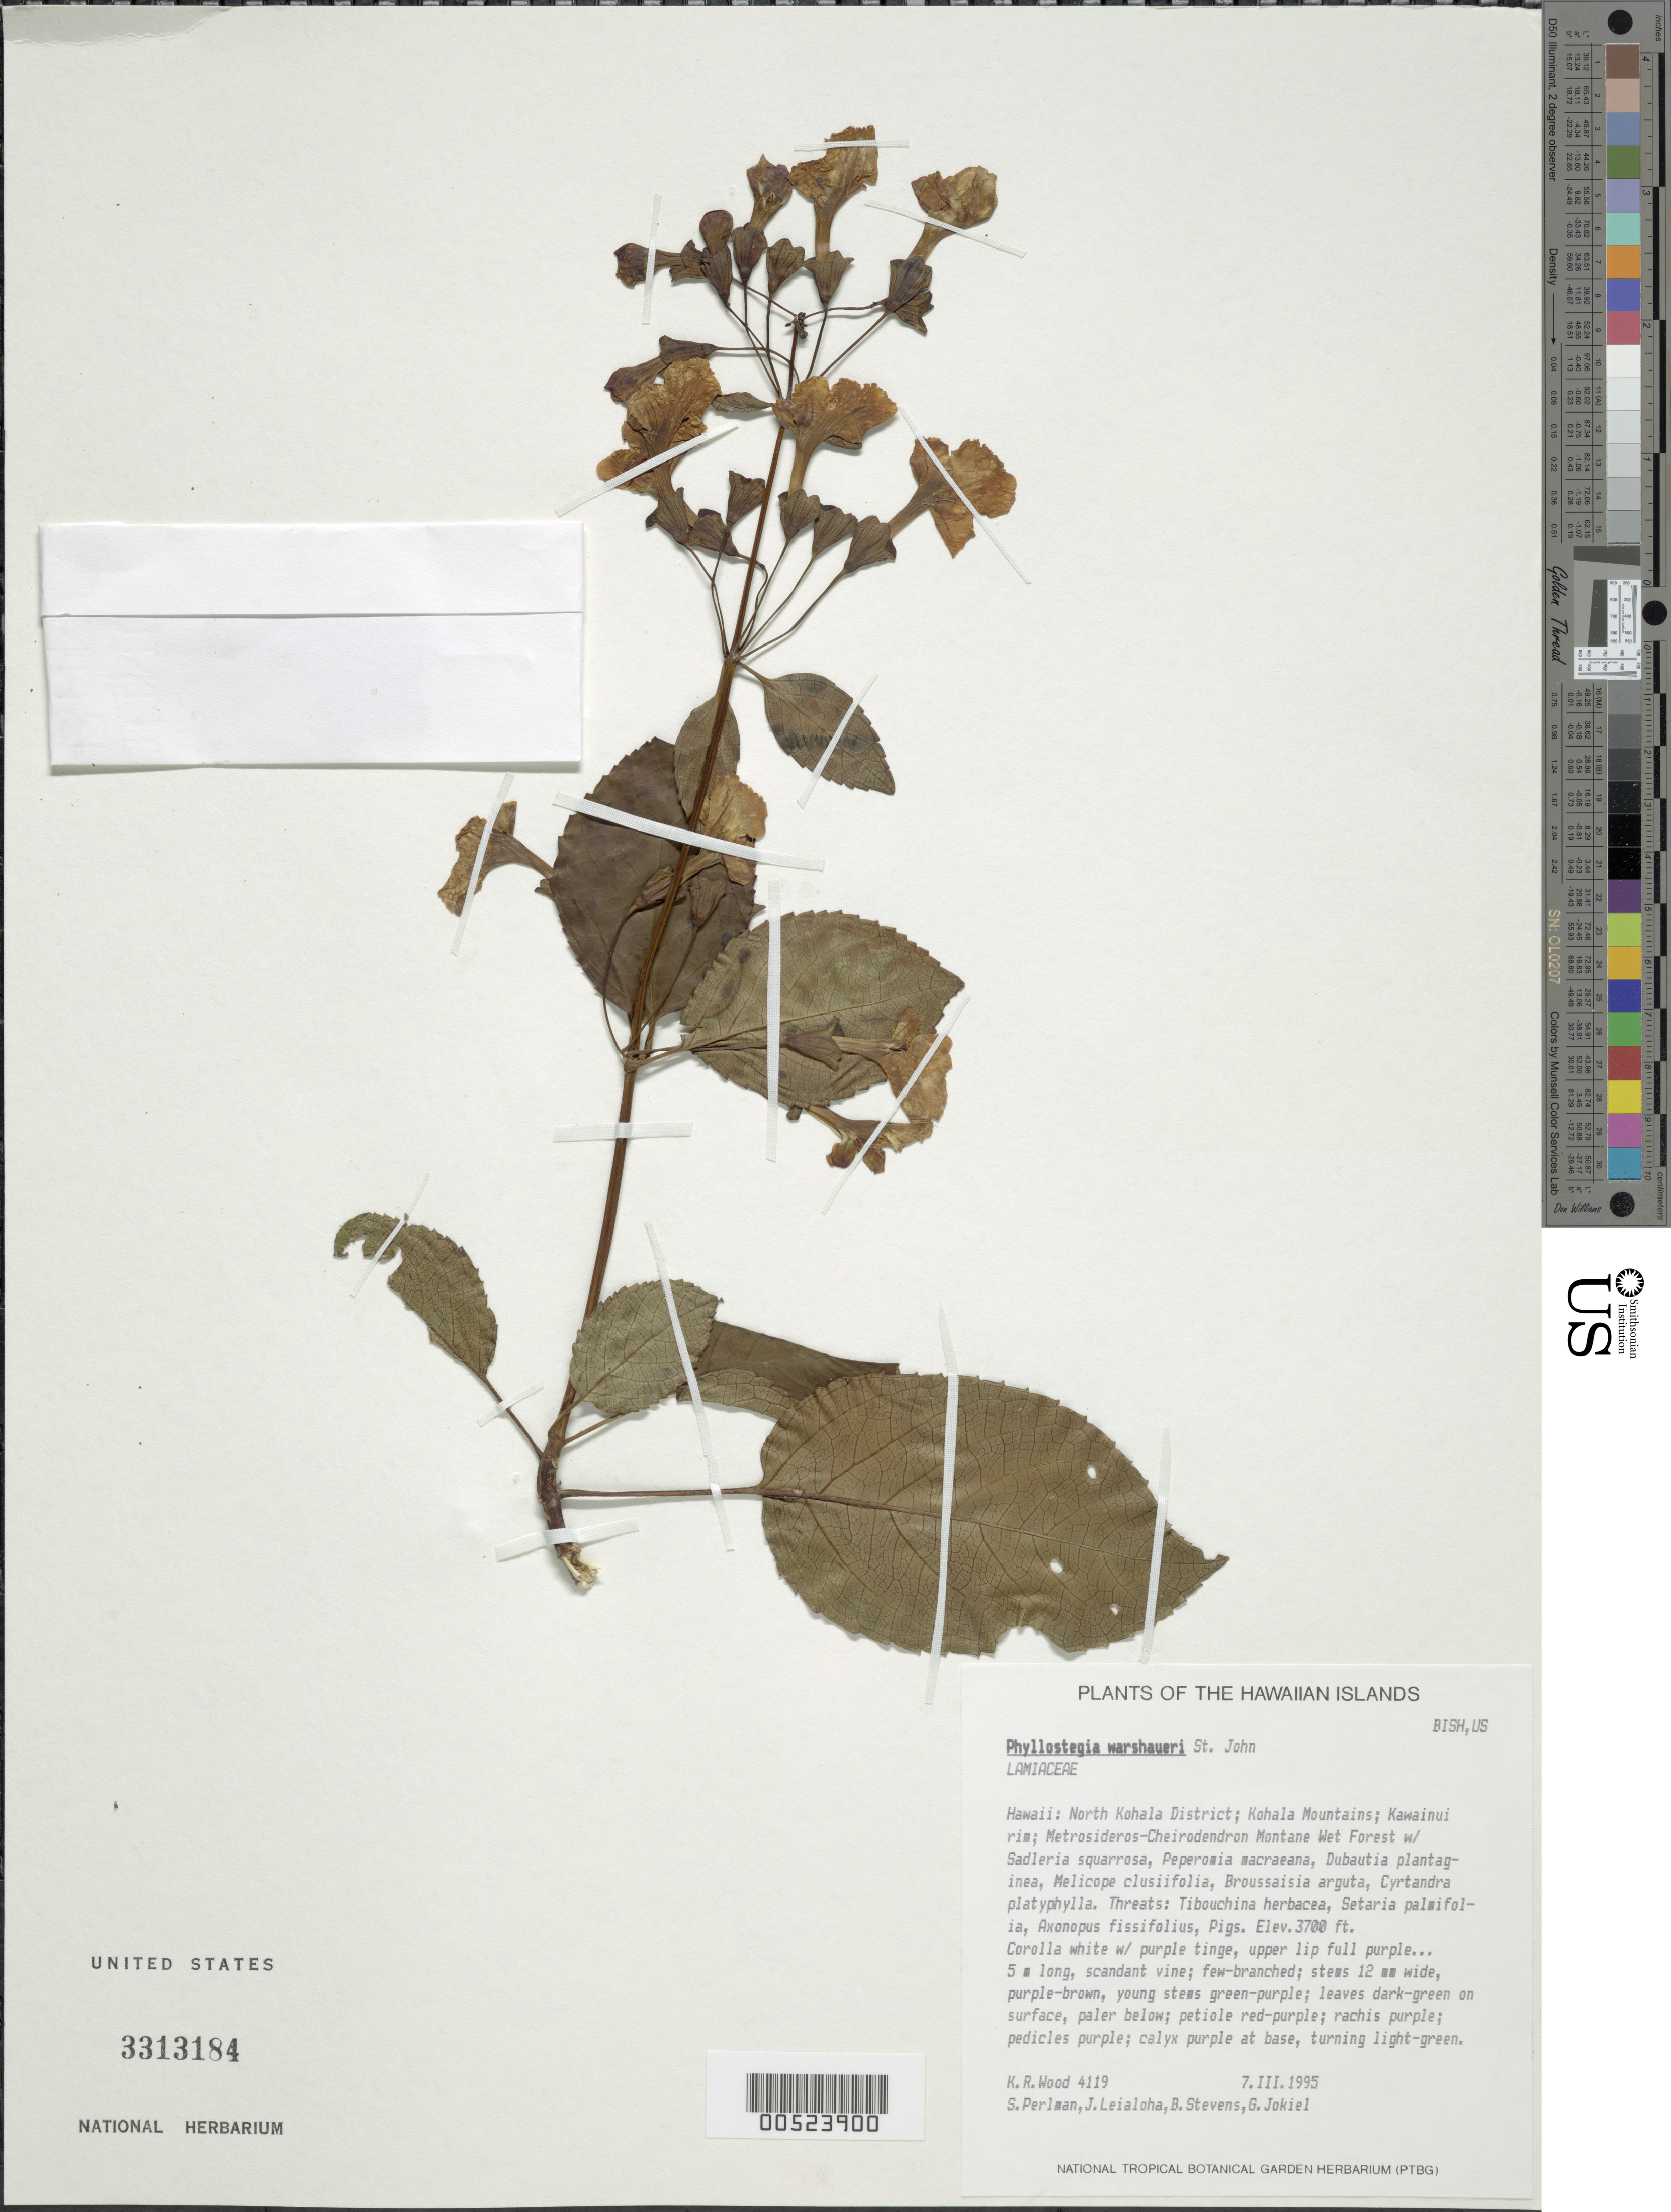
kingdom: Plantae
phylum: Tracheophyta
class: Magnoliopsida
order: Lamiales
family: Lamiaceae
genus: Phyllostegia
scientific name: Phyllostegia warshaueri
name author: H. St. John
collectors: K. R. Wood, S. P. Perlman, J. Leialoha, B. Stevens & G. Jokiel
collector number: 4119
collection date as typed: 7 Mar 1995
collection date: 1995-03-07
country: United States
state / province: Hawaii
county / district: Hawaii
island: Hawaii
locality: N Kohala Dist, Kohala Mts, Kawainui rim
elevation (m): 1128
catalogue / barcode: US 3313184